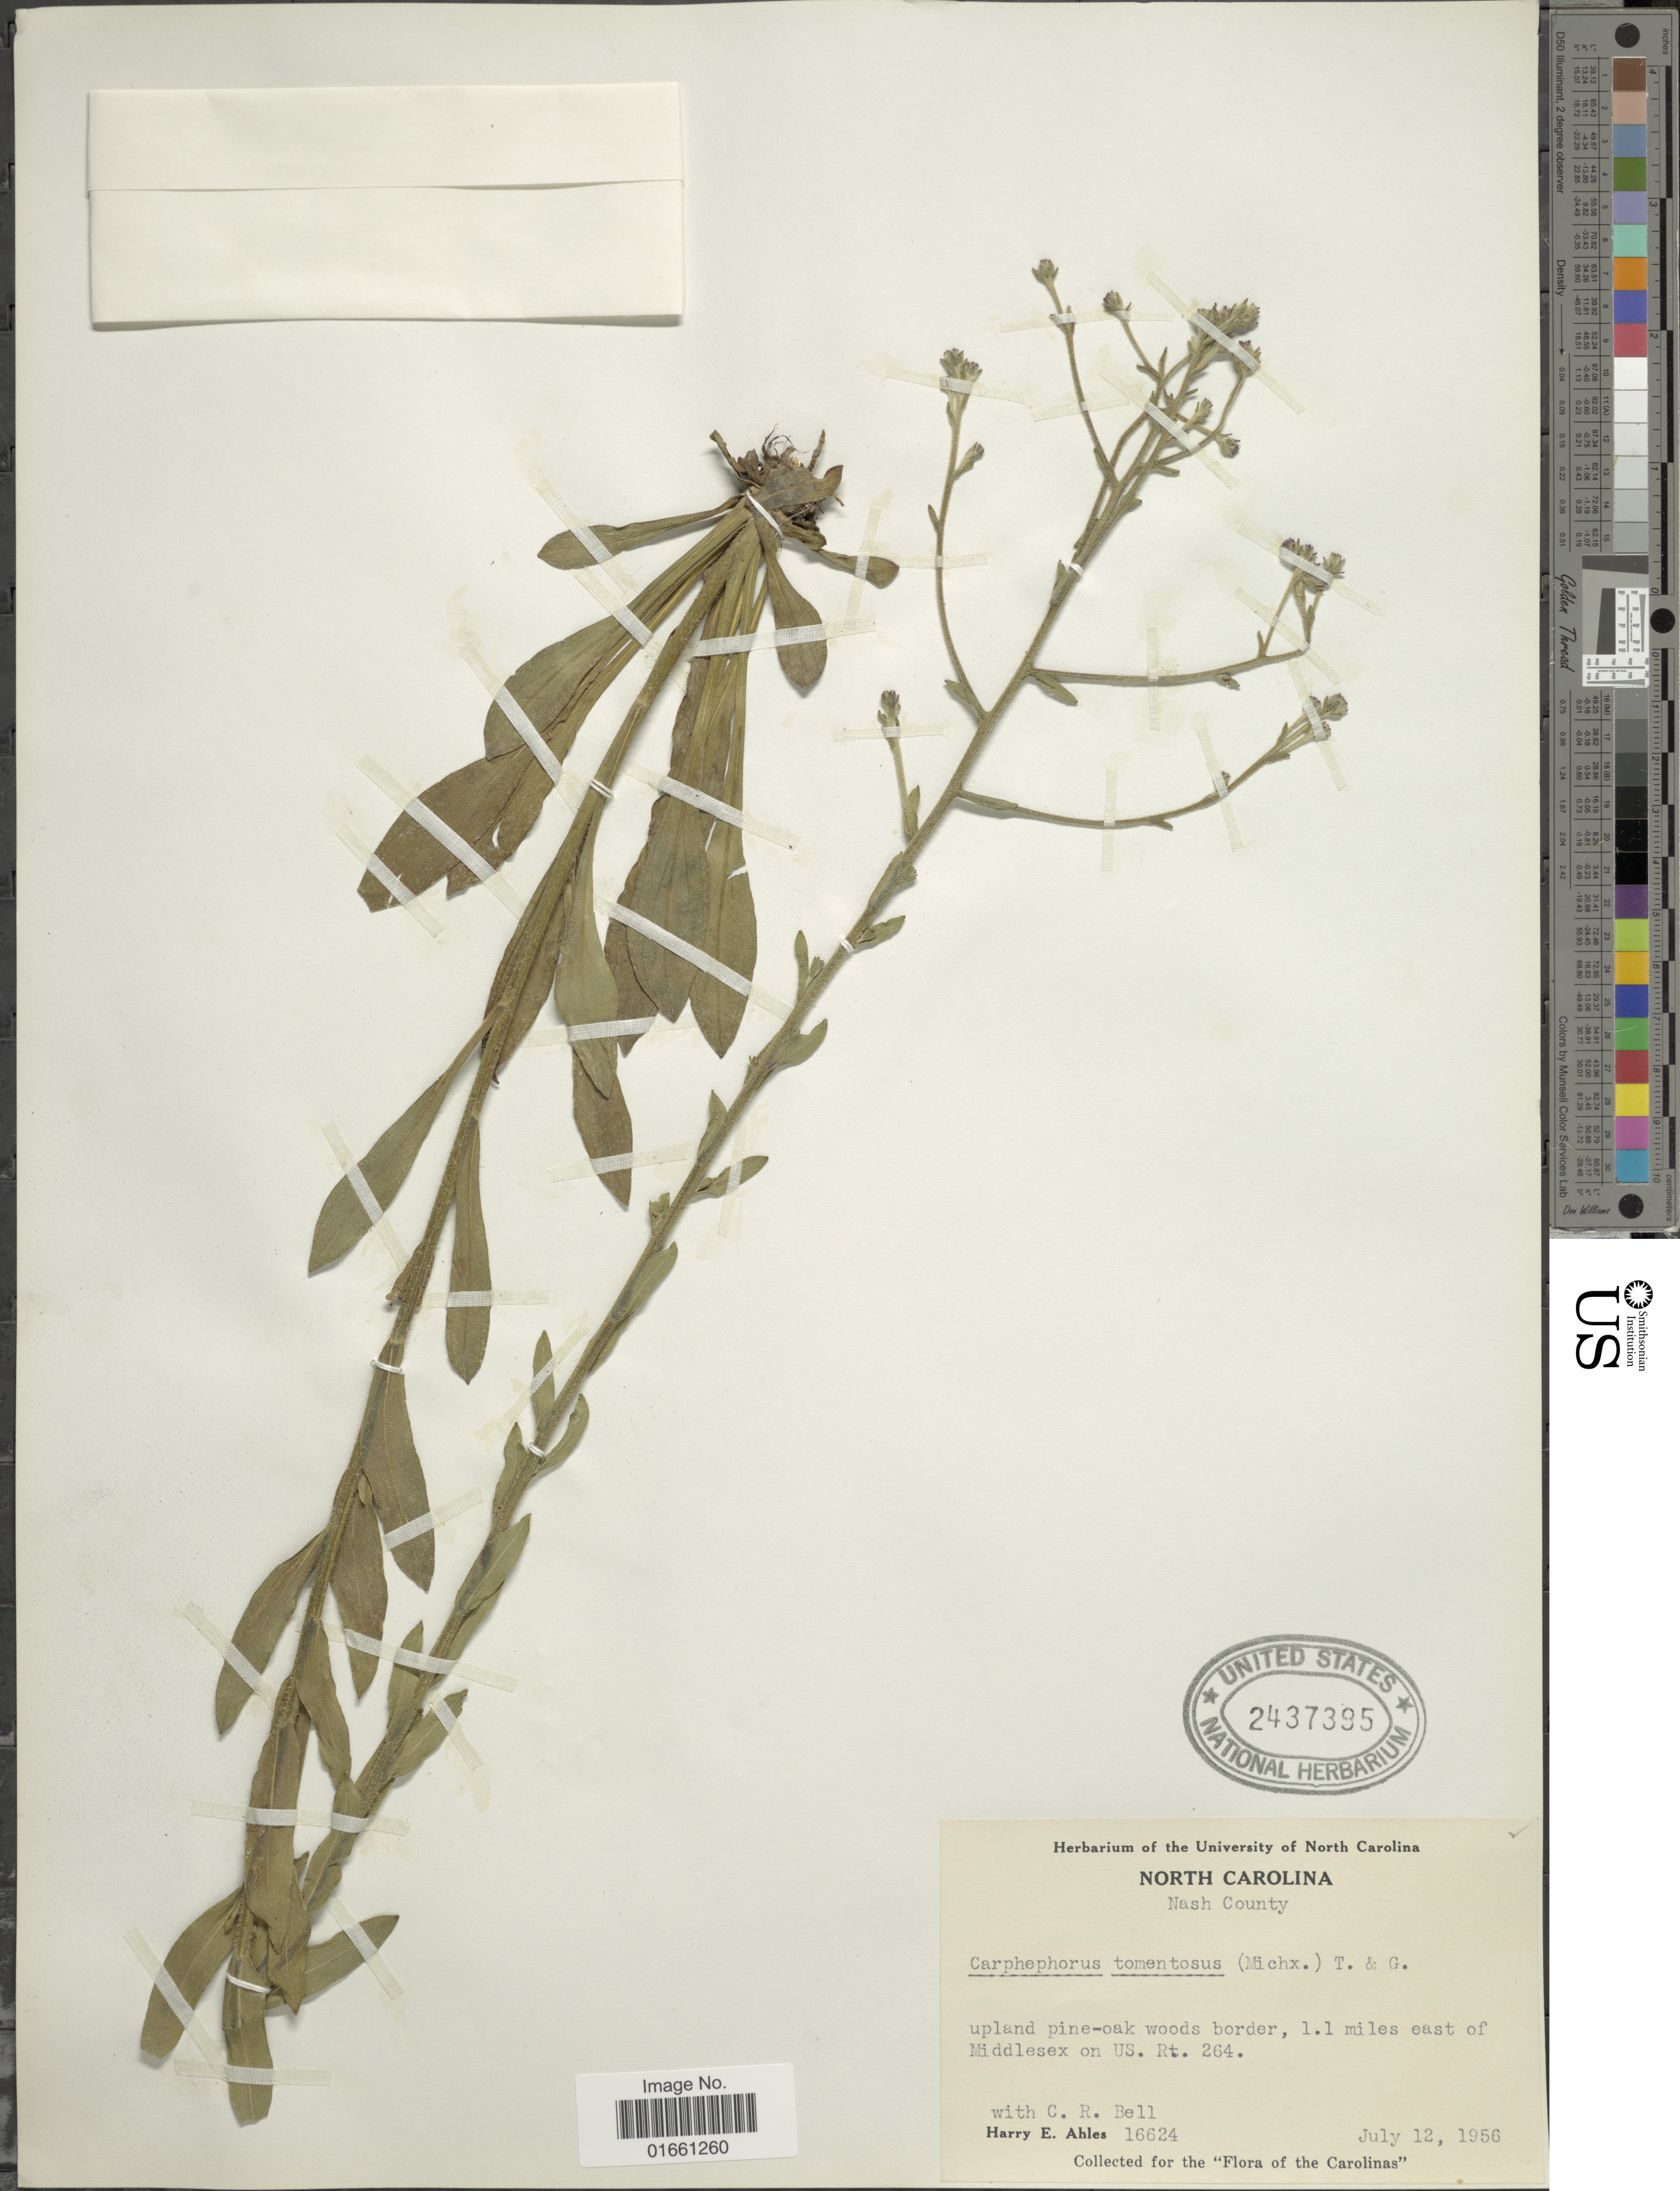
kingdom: Plantae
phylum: Tracheophyta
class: Magnoliopsida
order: Asterales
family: Asteraceae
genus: Carphephorus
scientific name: Carphephorus tomentosus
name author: (Michaux) Torr. & A. Gray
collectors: C. R. Bell & H. E. Ahles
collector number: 16624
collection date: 1956-07-12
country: United States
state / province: North Carolina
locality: Nash County, Upland pine - oak woods border, 1.1 miles east of Middlesex on US. Rt. 264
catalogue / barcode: US 2437395